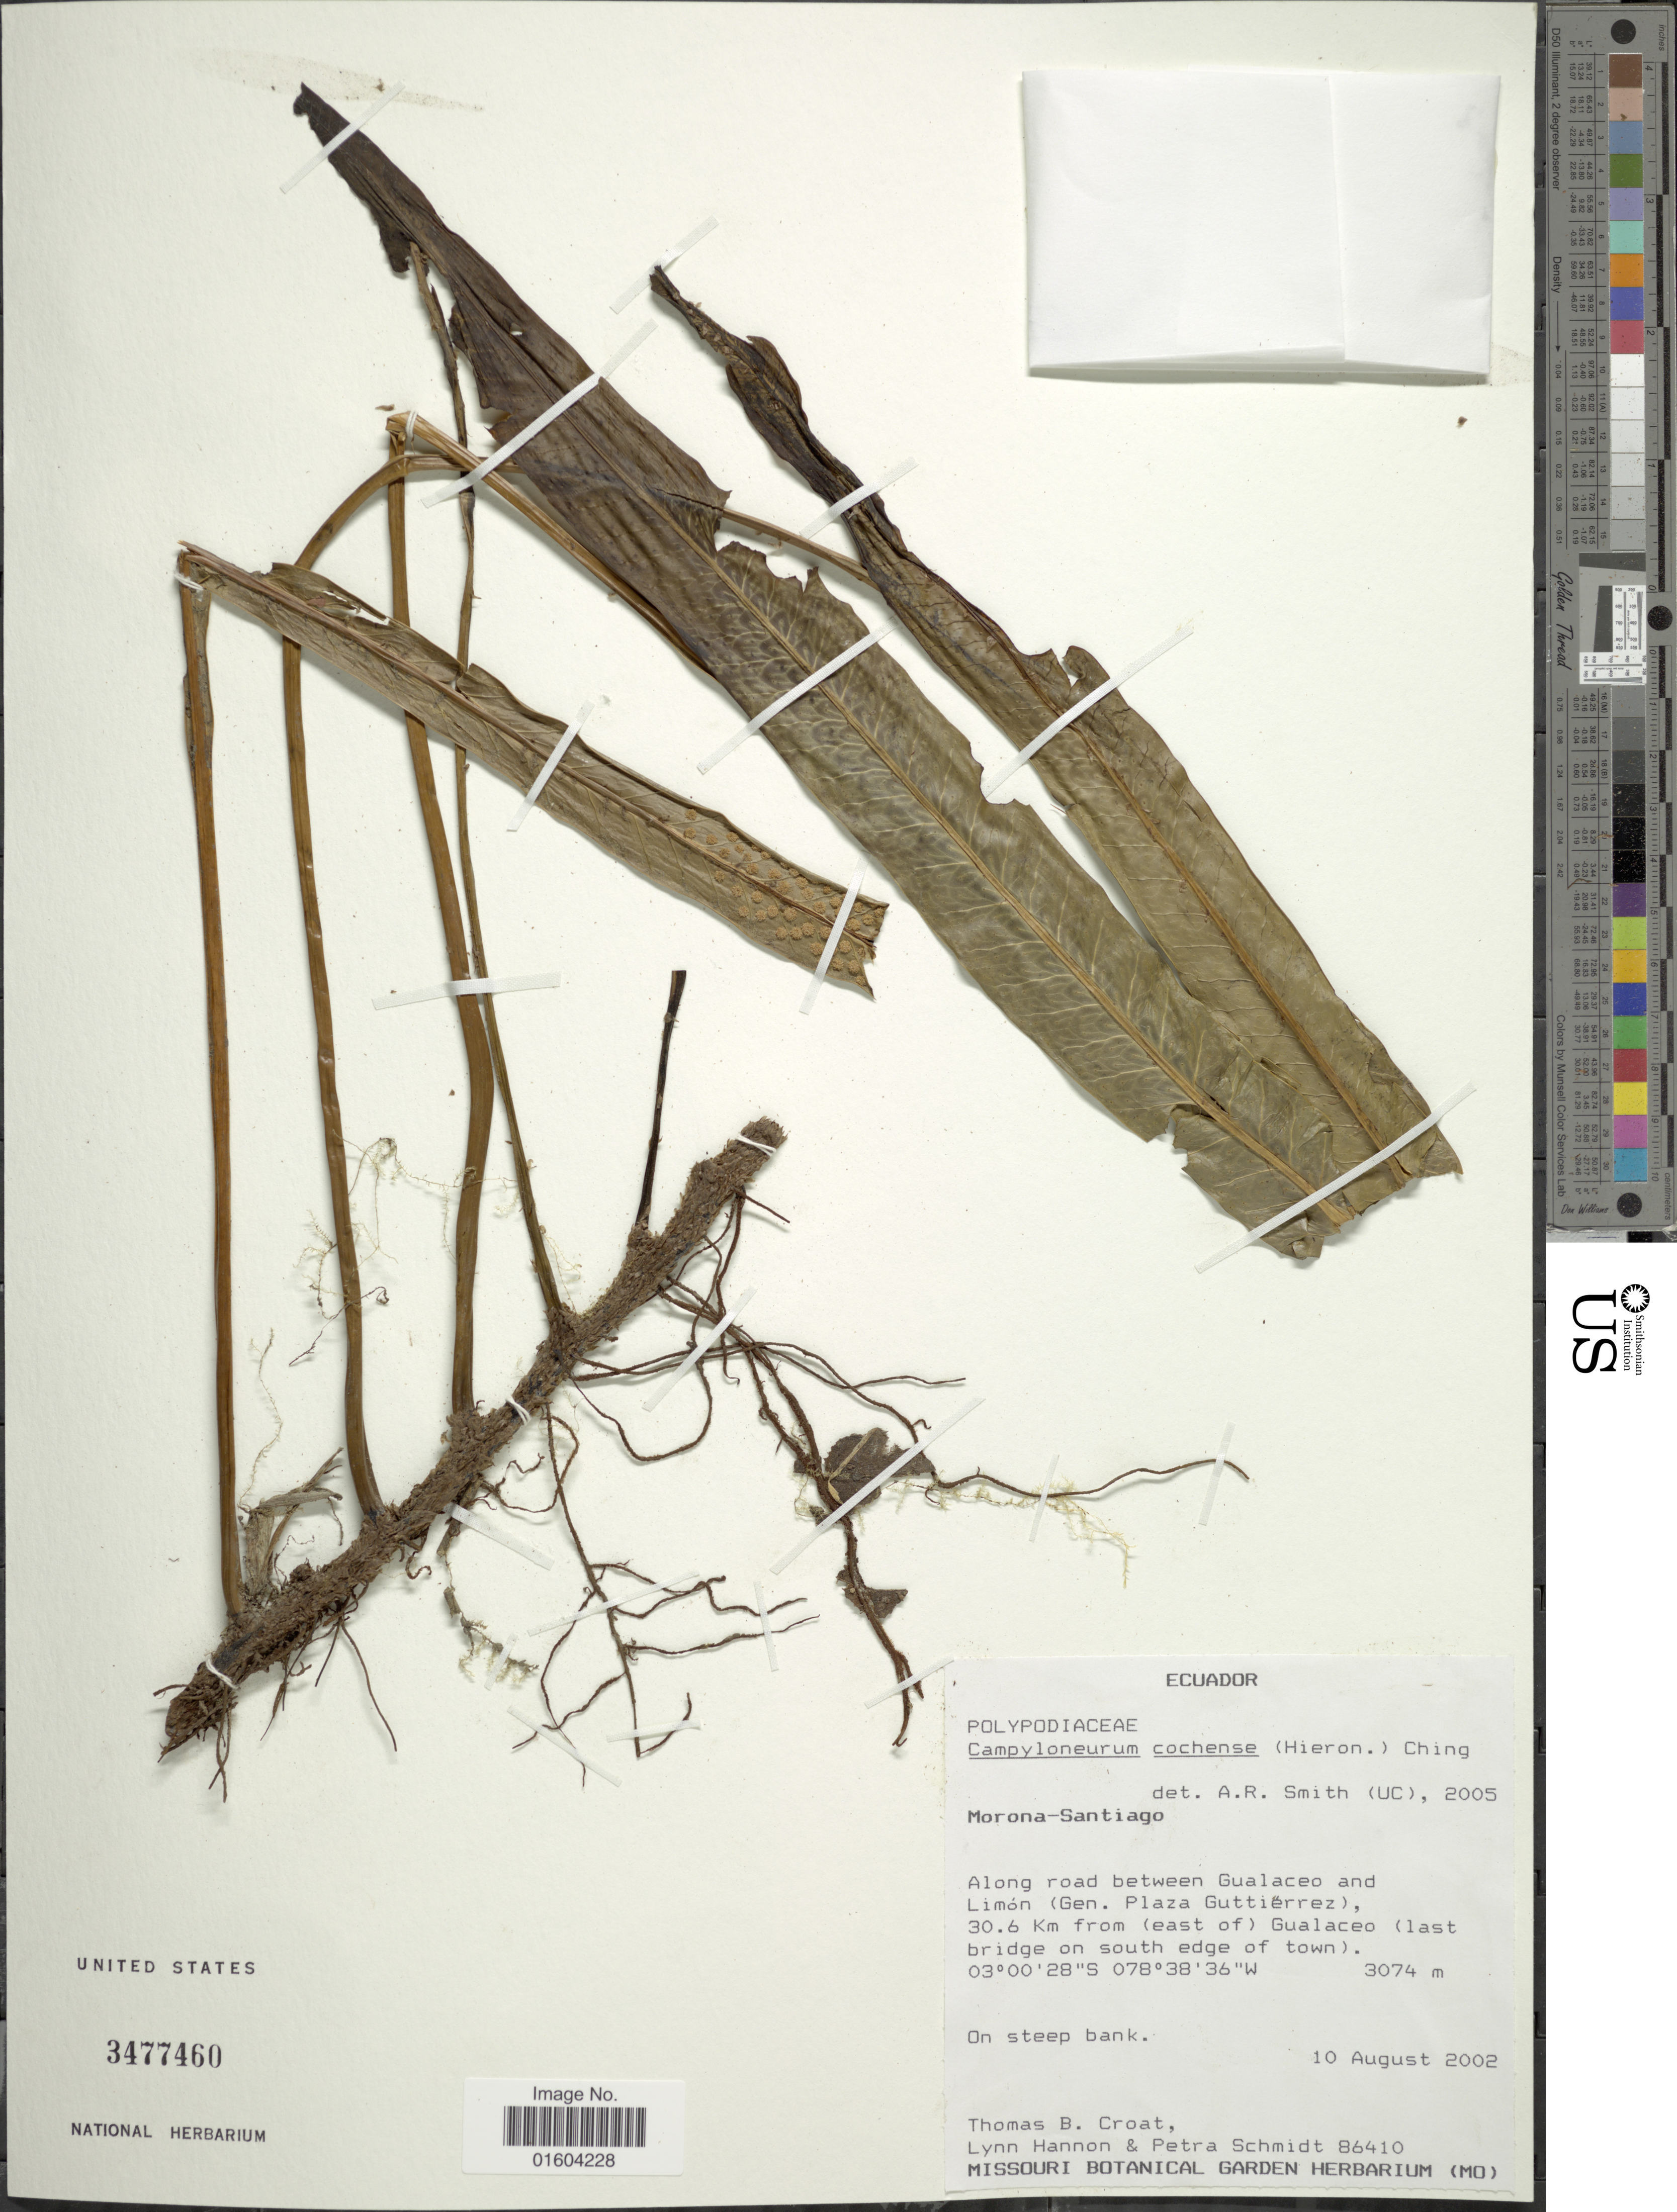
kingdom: Plantae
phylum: Tracheophyta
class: Polypodiopsida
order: Polypodiales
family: Polypodiaceae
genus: Campyloneurum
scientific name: Campyloneurum cochense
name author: (Hieron.) Ching & Farw.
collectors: T. B. Croat, L. Hannon & P. Schmidt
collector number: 86410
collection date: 2002-08-10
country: Ecuador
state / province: Morona-Santiago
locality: Ecuador. Marona -Santiago, Along road between Gualaceo and Limon (Gen. Plaza Guttierrez), 30.6 Km from (east of) Gualaceo (last bridge on south edge of town).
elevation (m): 3074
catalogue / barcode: US 3477460